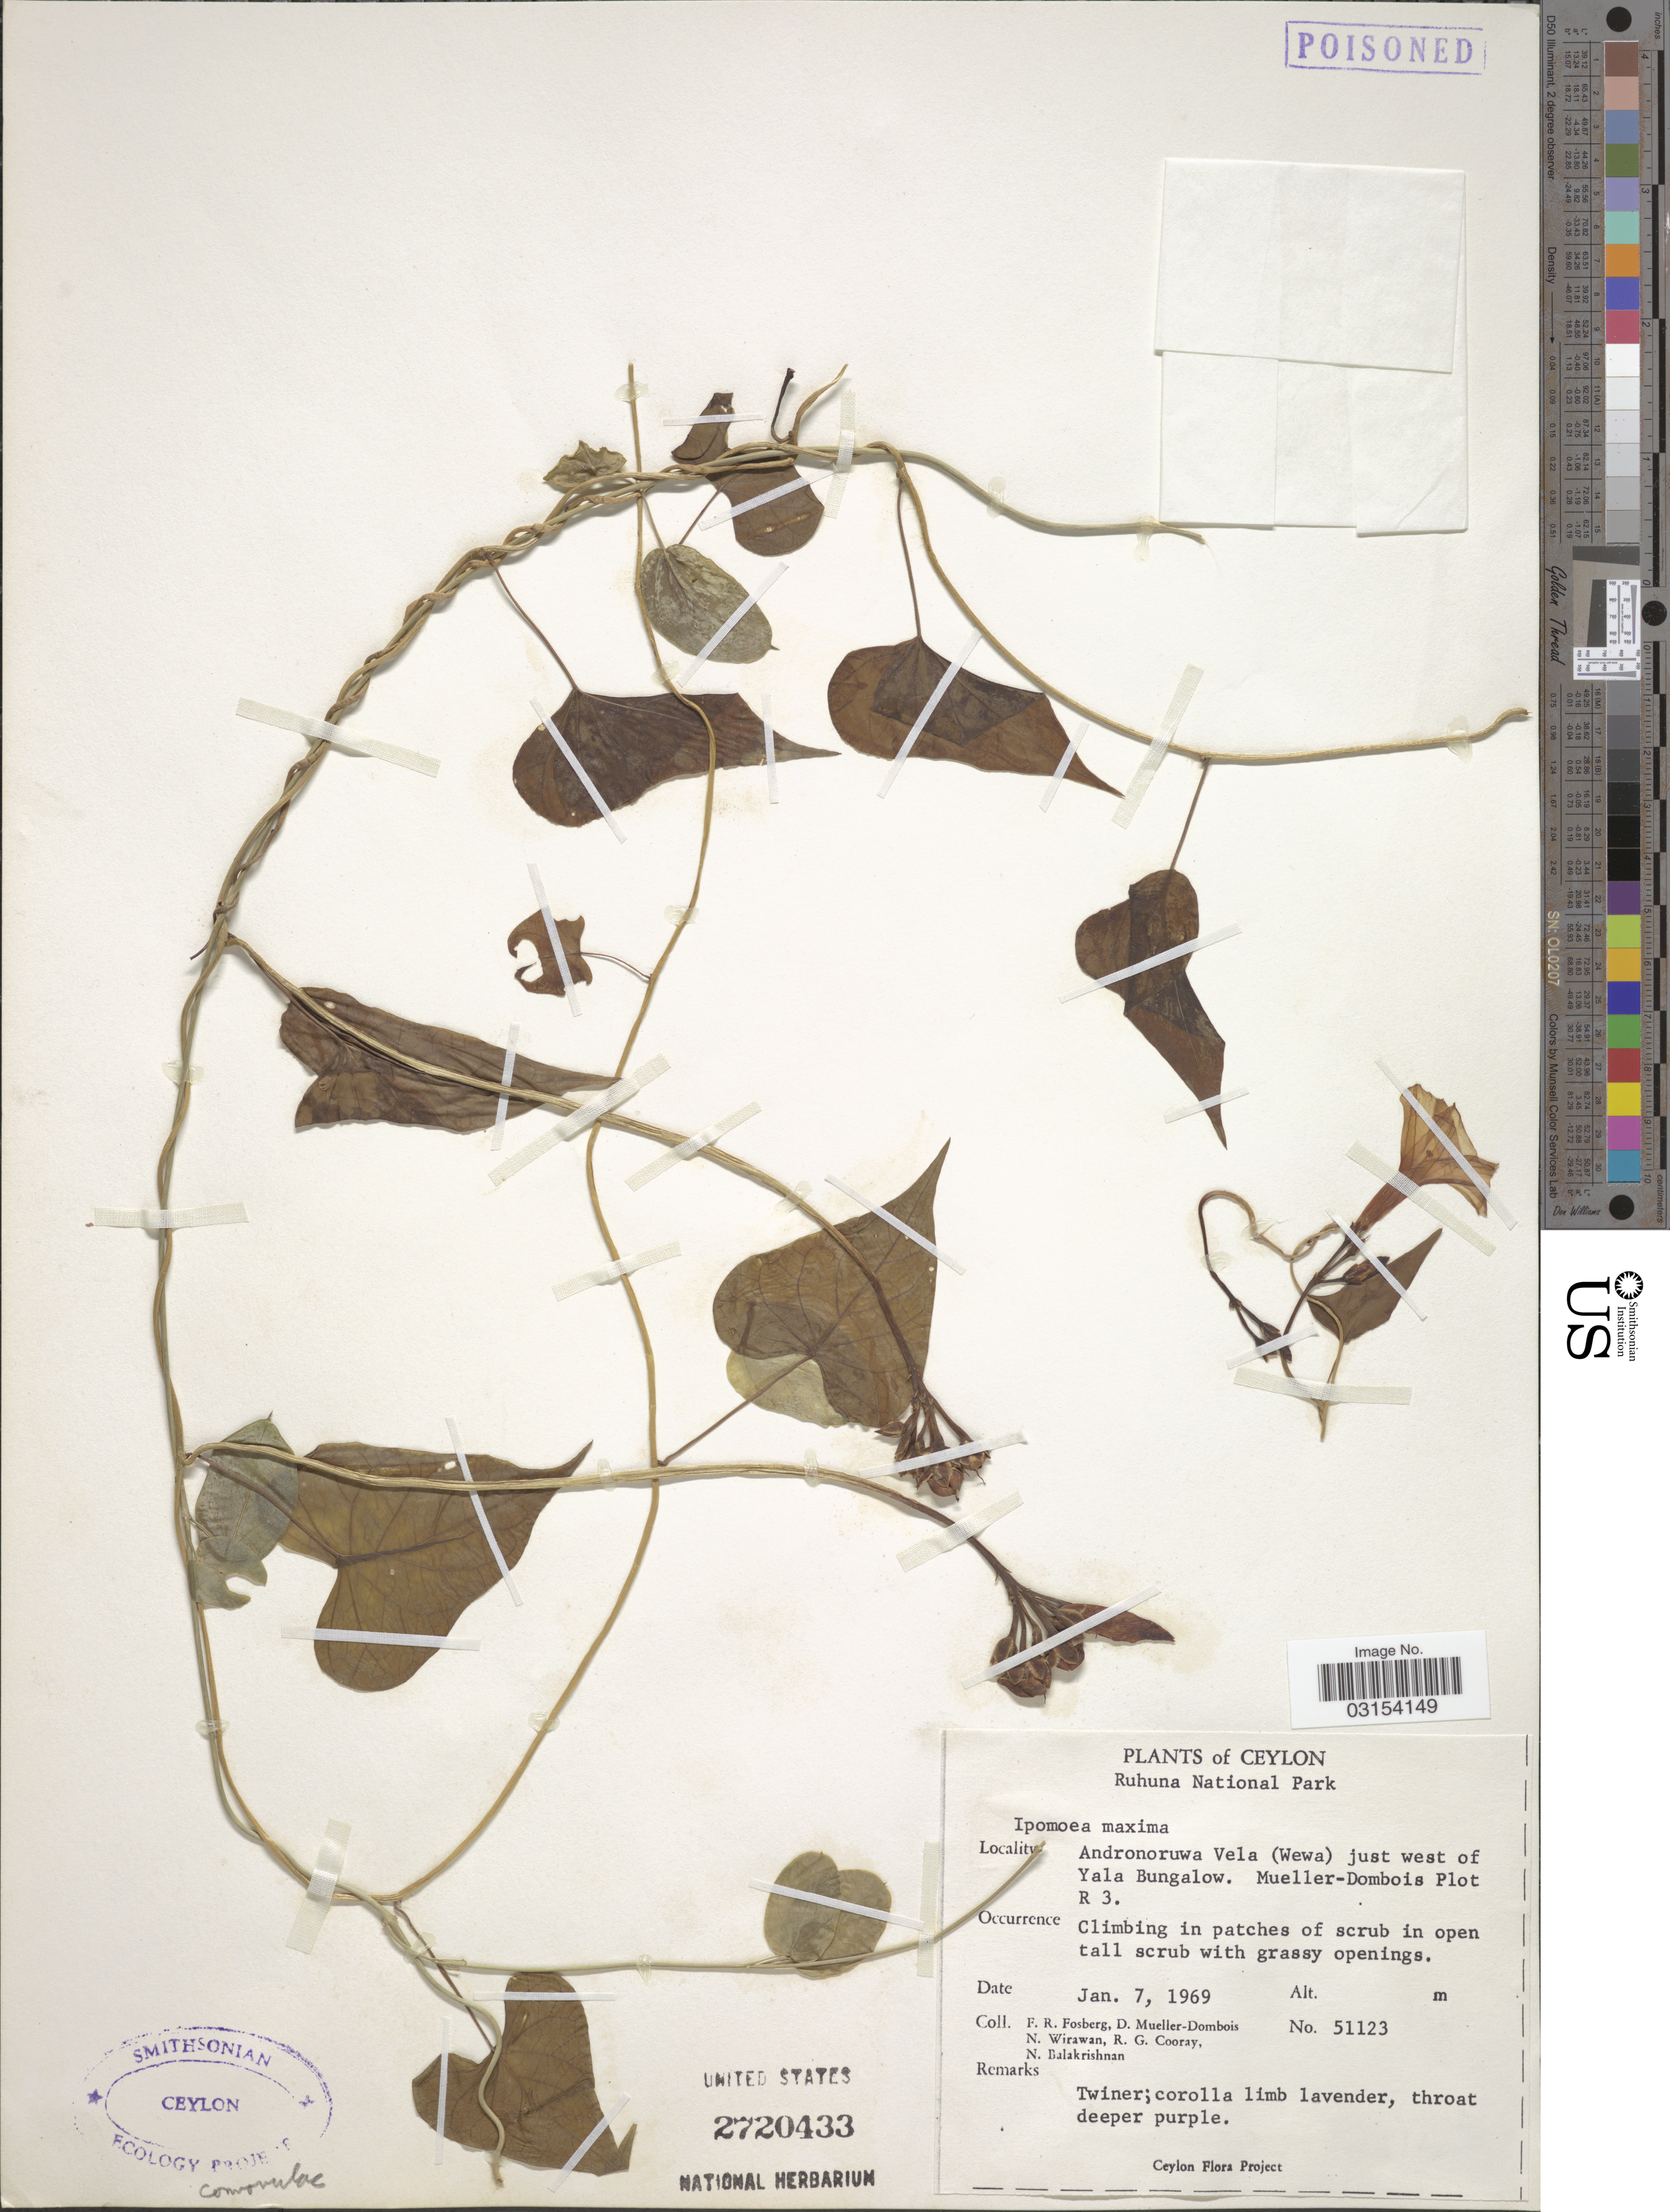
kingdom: Plantae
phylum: Tracheophyta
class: Magnoliopsida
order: Solanales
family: Convolvulaceae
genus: Ipomoea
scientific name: Ipomoea sepiaria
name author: Koenig ex Roxb.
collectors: F. R. Fosberg, D. Mueller-Dombois, N. Wirawan, R. Cooray & N. Balakrishnan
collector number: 51123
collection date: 1969-01-07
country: Sri Lanka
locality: Ceylon, Andronoruwa Vela (Wewa) just west of Yala Bungalow, Mueller-Dombois Plot R 3.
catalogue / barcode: US 2720433